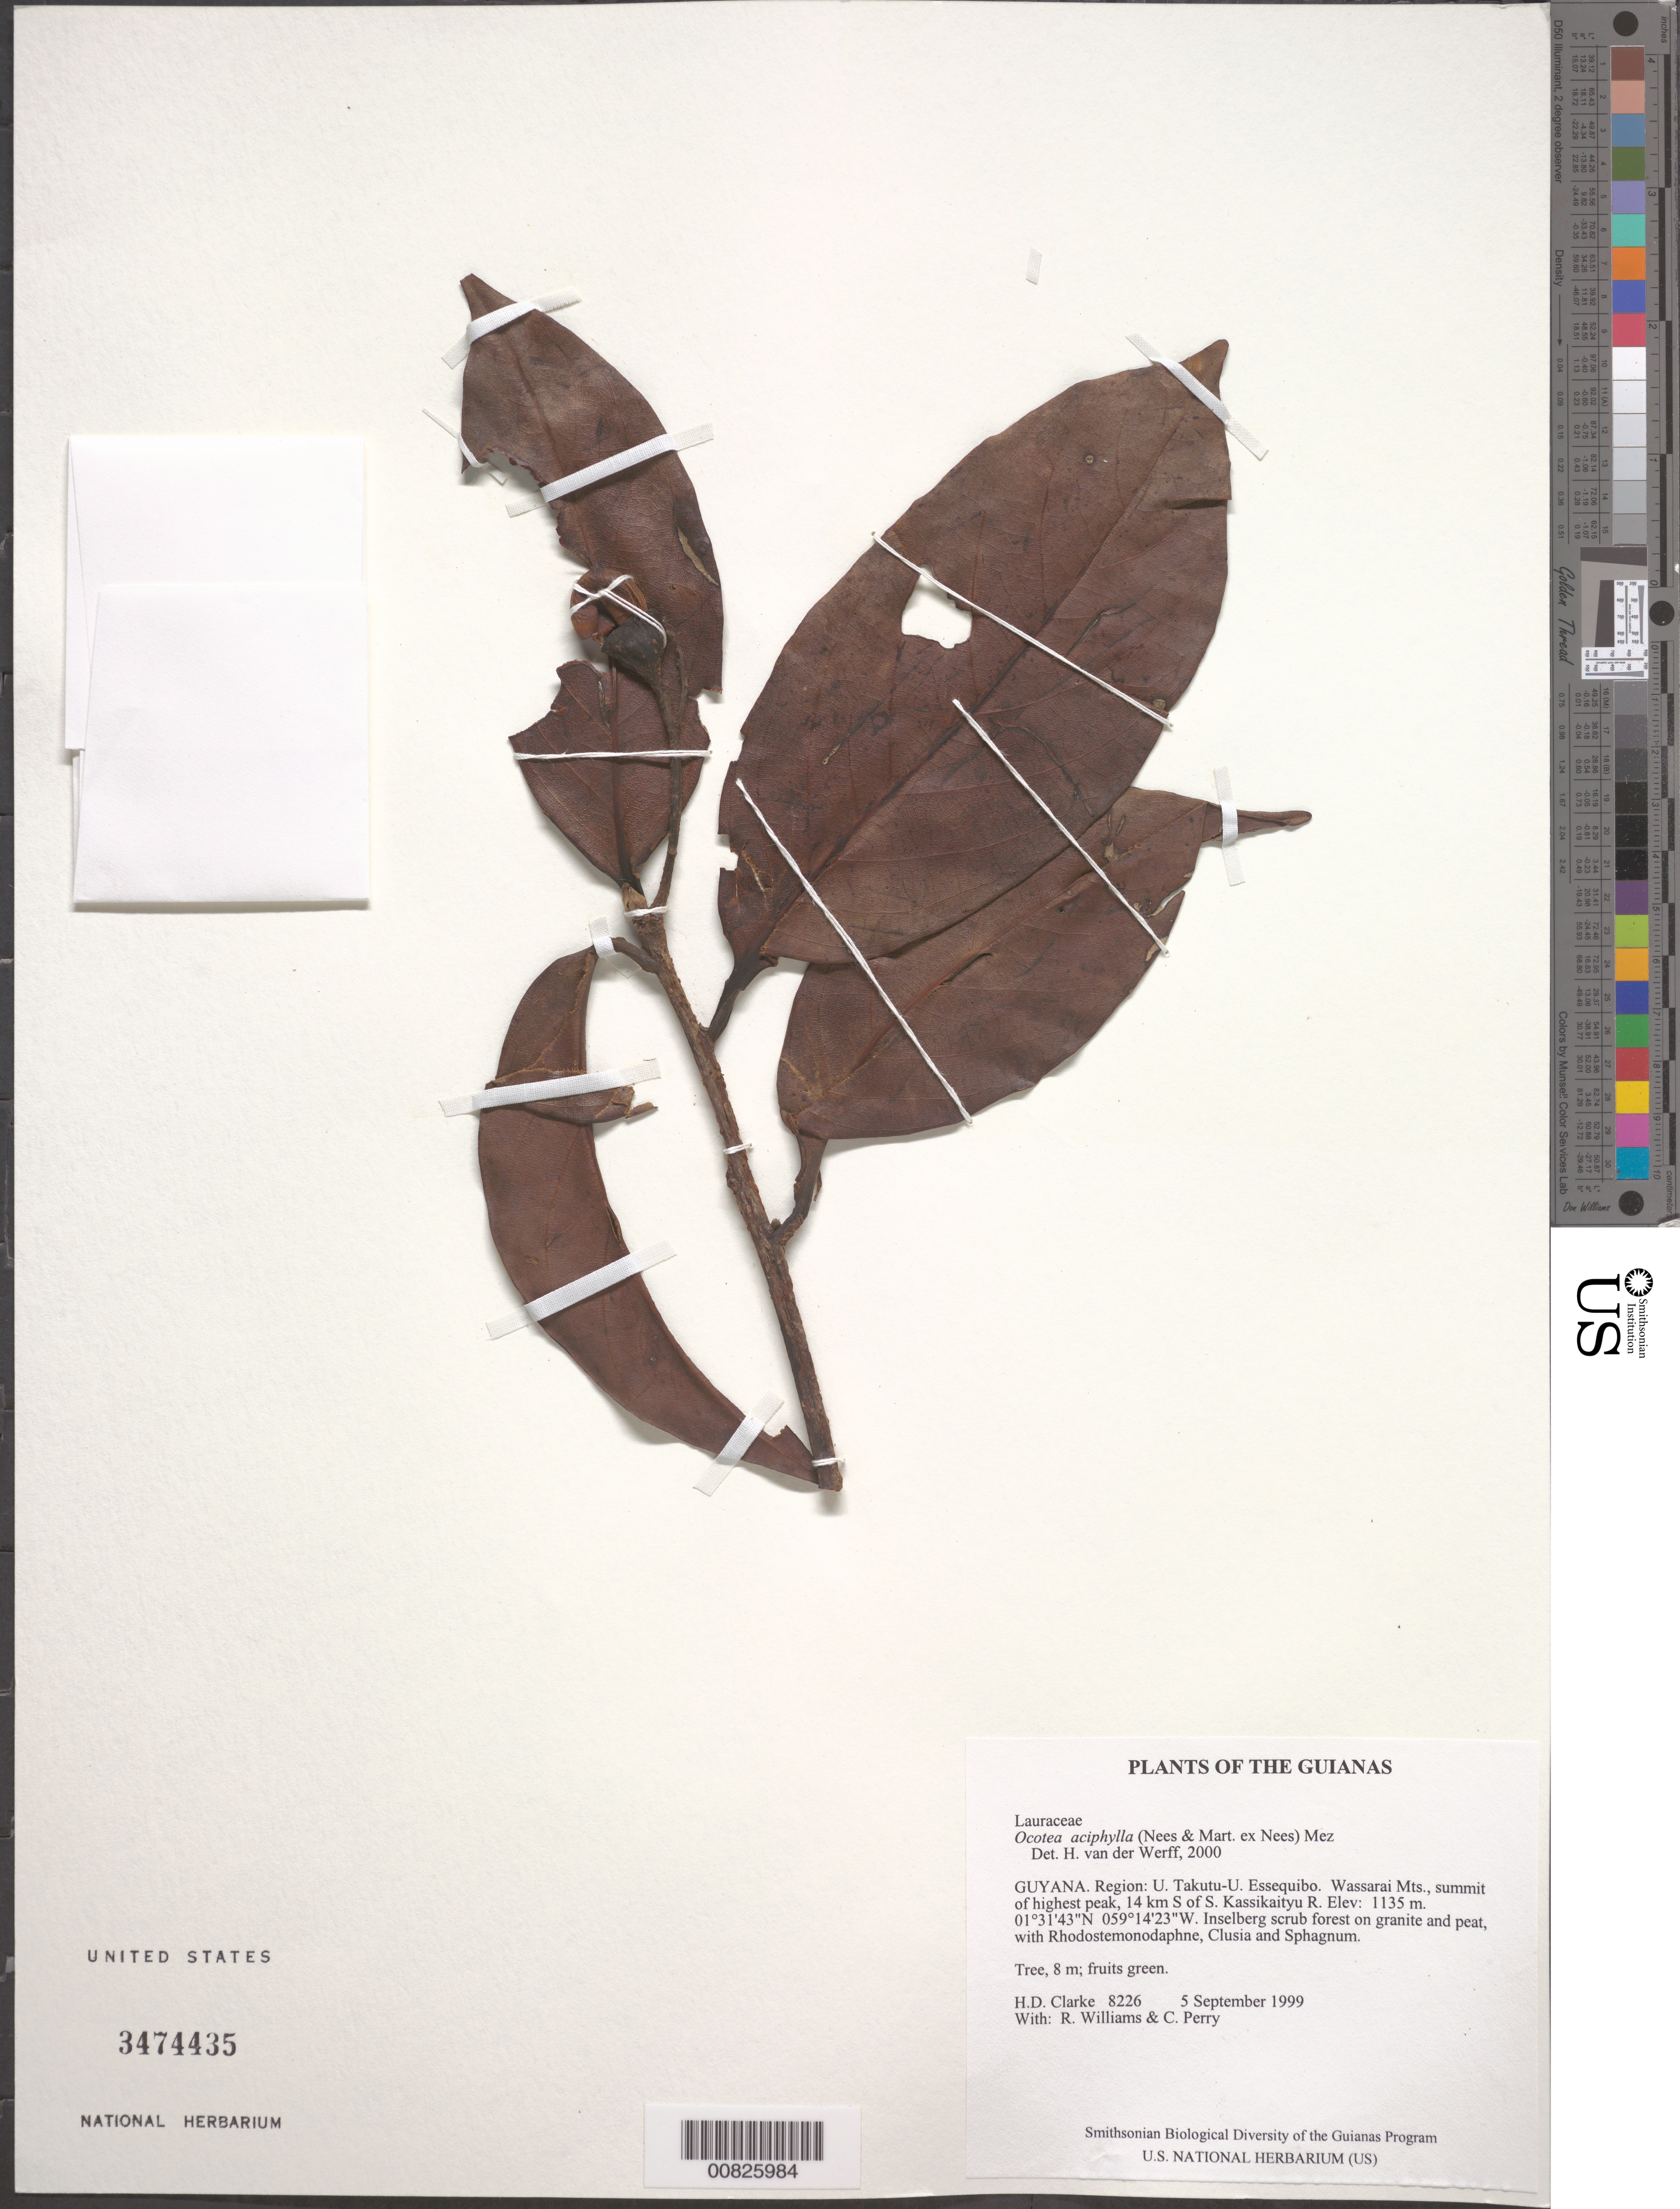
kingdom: Plantae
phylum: Tracheophyta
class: Magnoliopsida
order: Laurales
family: Lauraceae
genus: Ocotea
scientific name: Ocotea aciphylla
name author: (Nees & Mart.) Mez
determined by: van der Werff, H., (MO), Missouri Botanical Garden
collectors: H. D. Clarke, R. Williams & C. Perry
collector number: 8226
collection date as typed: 5 September 1999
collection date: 1999-09-05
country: Guyana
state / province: U. Takutu-U. Essequibo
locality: Wassarai Mts., summit of highest peak, 14 km S of S. Kassikaityu R.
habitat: Inselberg scrub forest on granite and peat, with Rhodostemonodaphne, Clusia and Sphagnum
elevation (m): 1135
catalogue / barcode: US 3474435